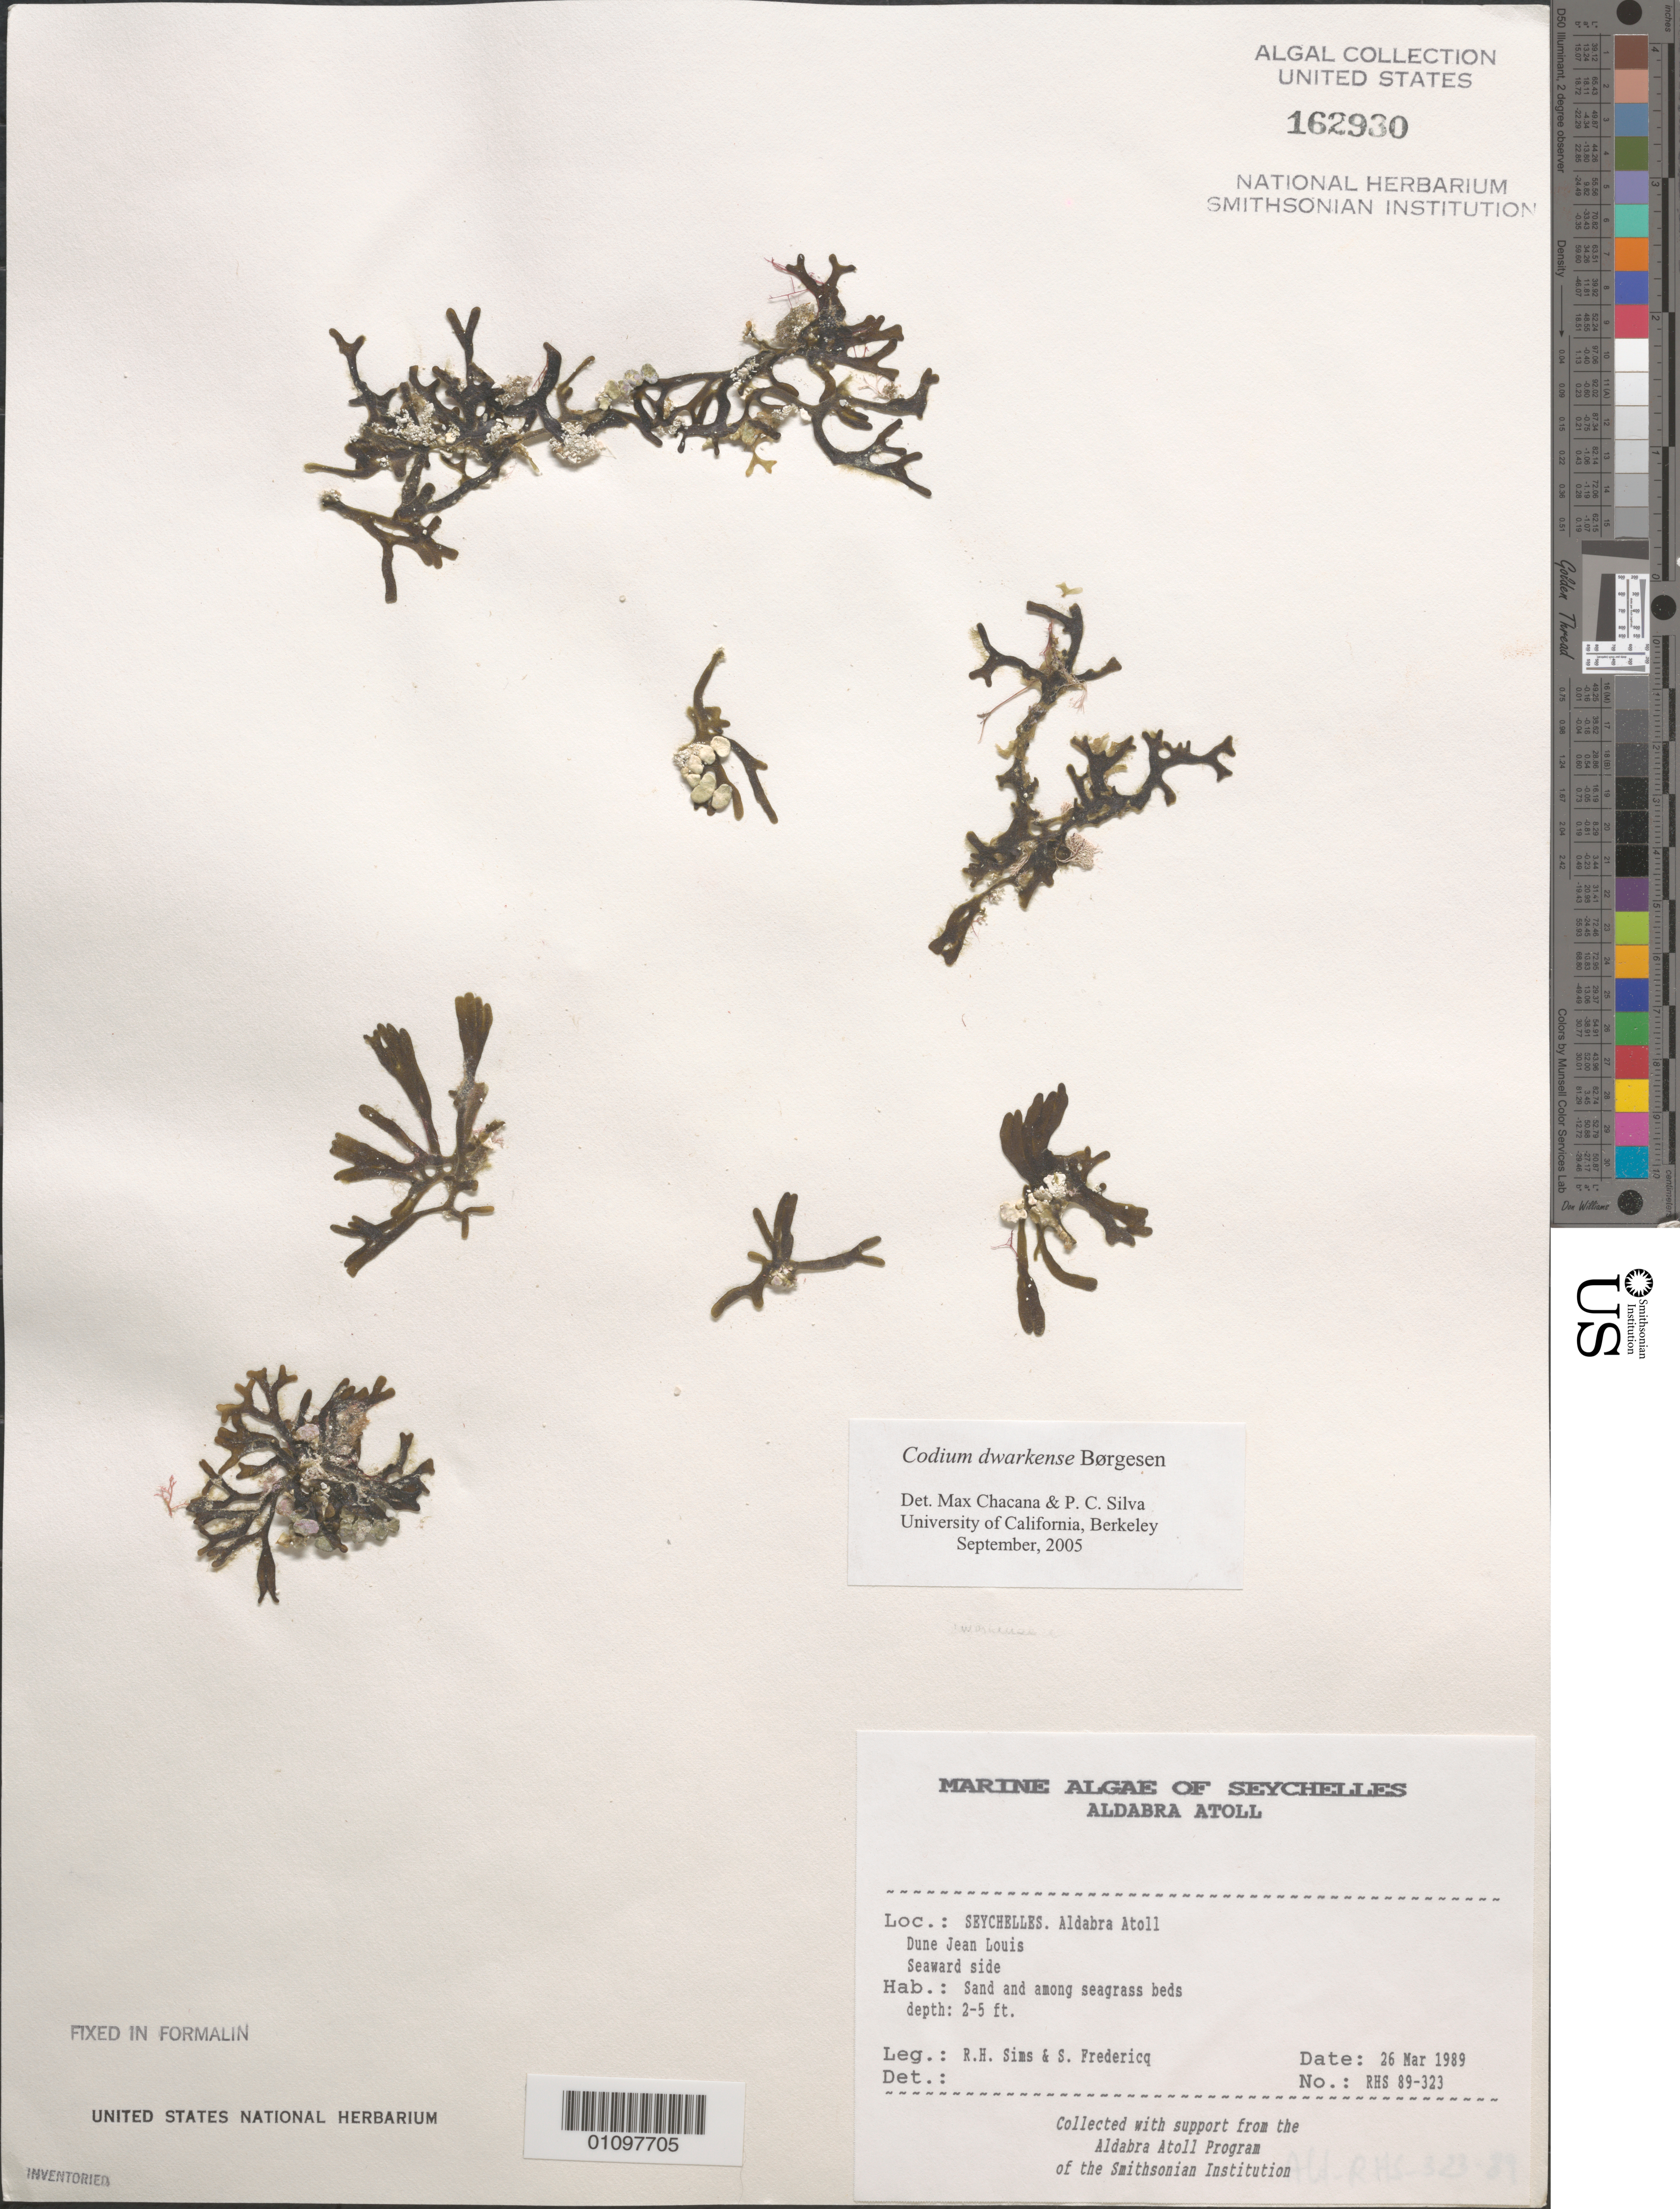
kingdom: Plantae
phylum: Chlorophyta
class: Ulvophyceae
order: Bryopsidales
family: Codiaceae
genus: Codium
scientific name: Codium dwarkense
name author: Børgesen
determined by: Chacana, M. E.; Silva, P. C.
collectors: R. H. Sims & S. Fredericq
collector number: RHS 89-323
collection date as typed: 26 Mar 1989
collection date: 1989-03-26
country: Seychelles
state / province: Outer Islands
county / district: Aldabra Group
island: Aldabra Atoll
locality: Dune Jean Louis, seaward side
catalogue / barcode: US 162930